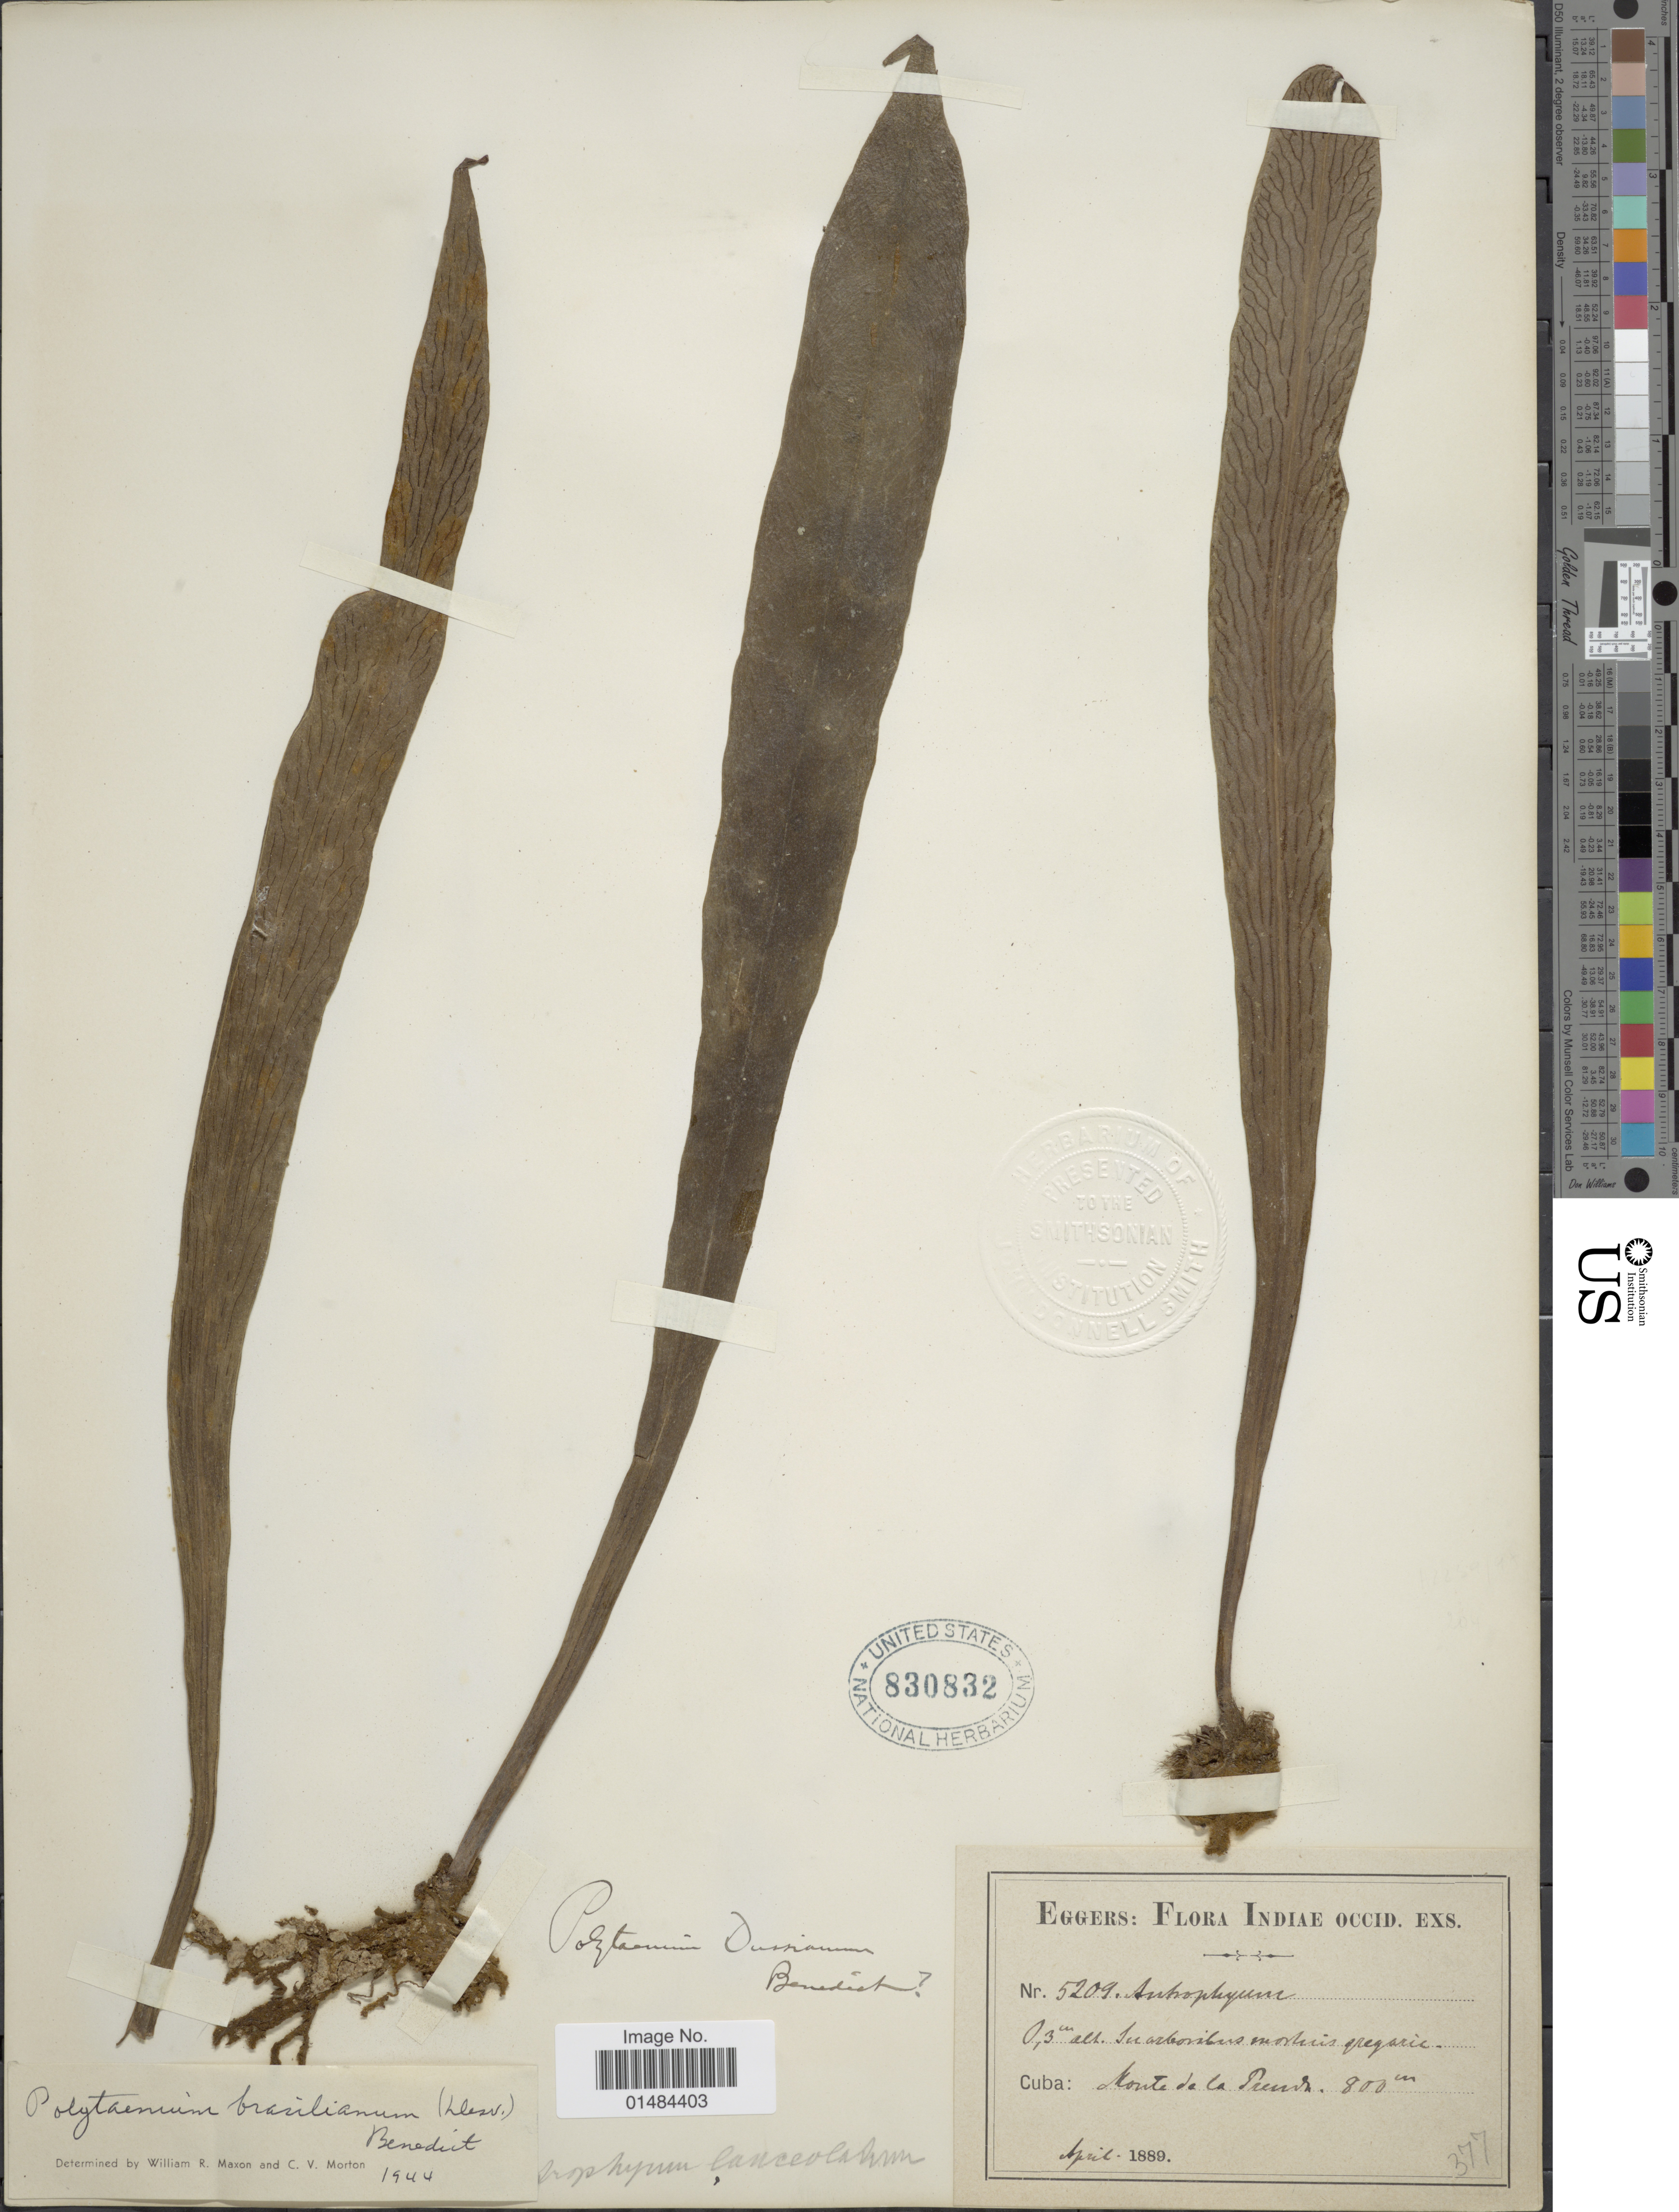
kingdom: Plantae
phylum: Tracheophyta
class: Polypodiopsida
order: Polypodiales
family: Pteridaceae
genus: Polytaenium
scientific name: Polytaenium dussianum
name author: (Benedict) Benedict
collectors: -. Eggers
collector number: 5209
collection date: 1889-04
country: Cuba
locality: Cuba, Flora Occid. Mounte de la Prenda.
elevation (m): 800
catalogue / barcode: US 830832